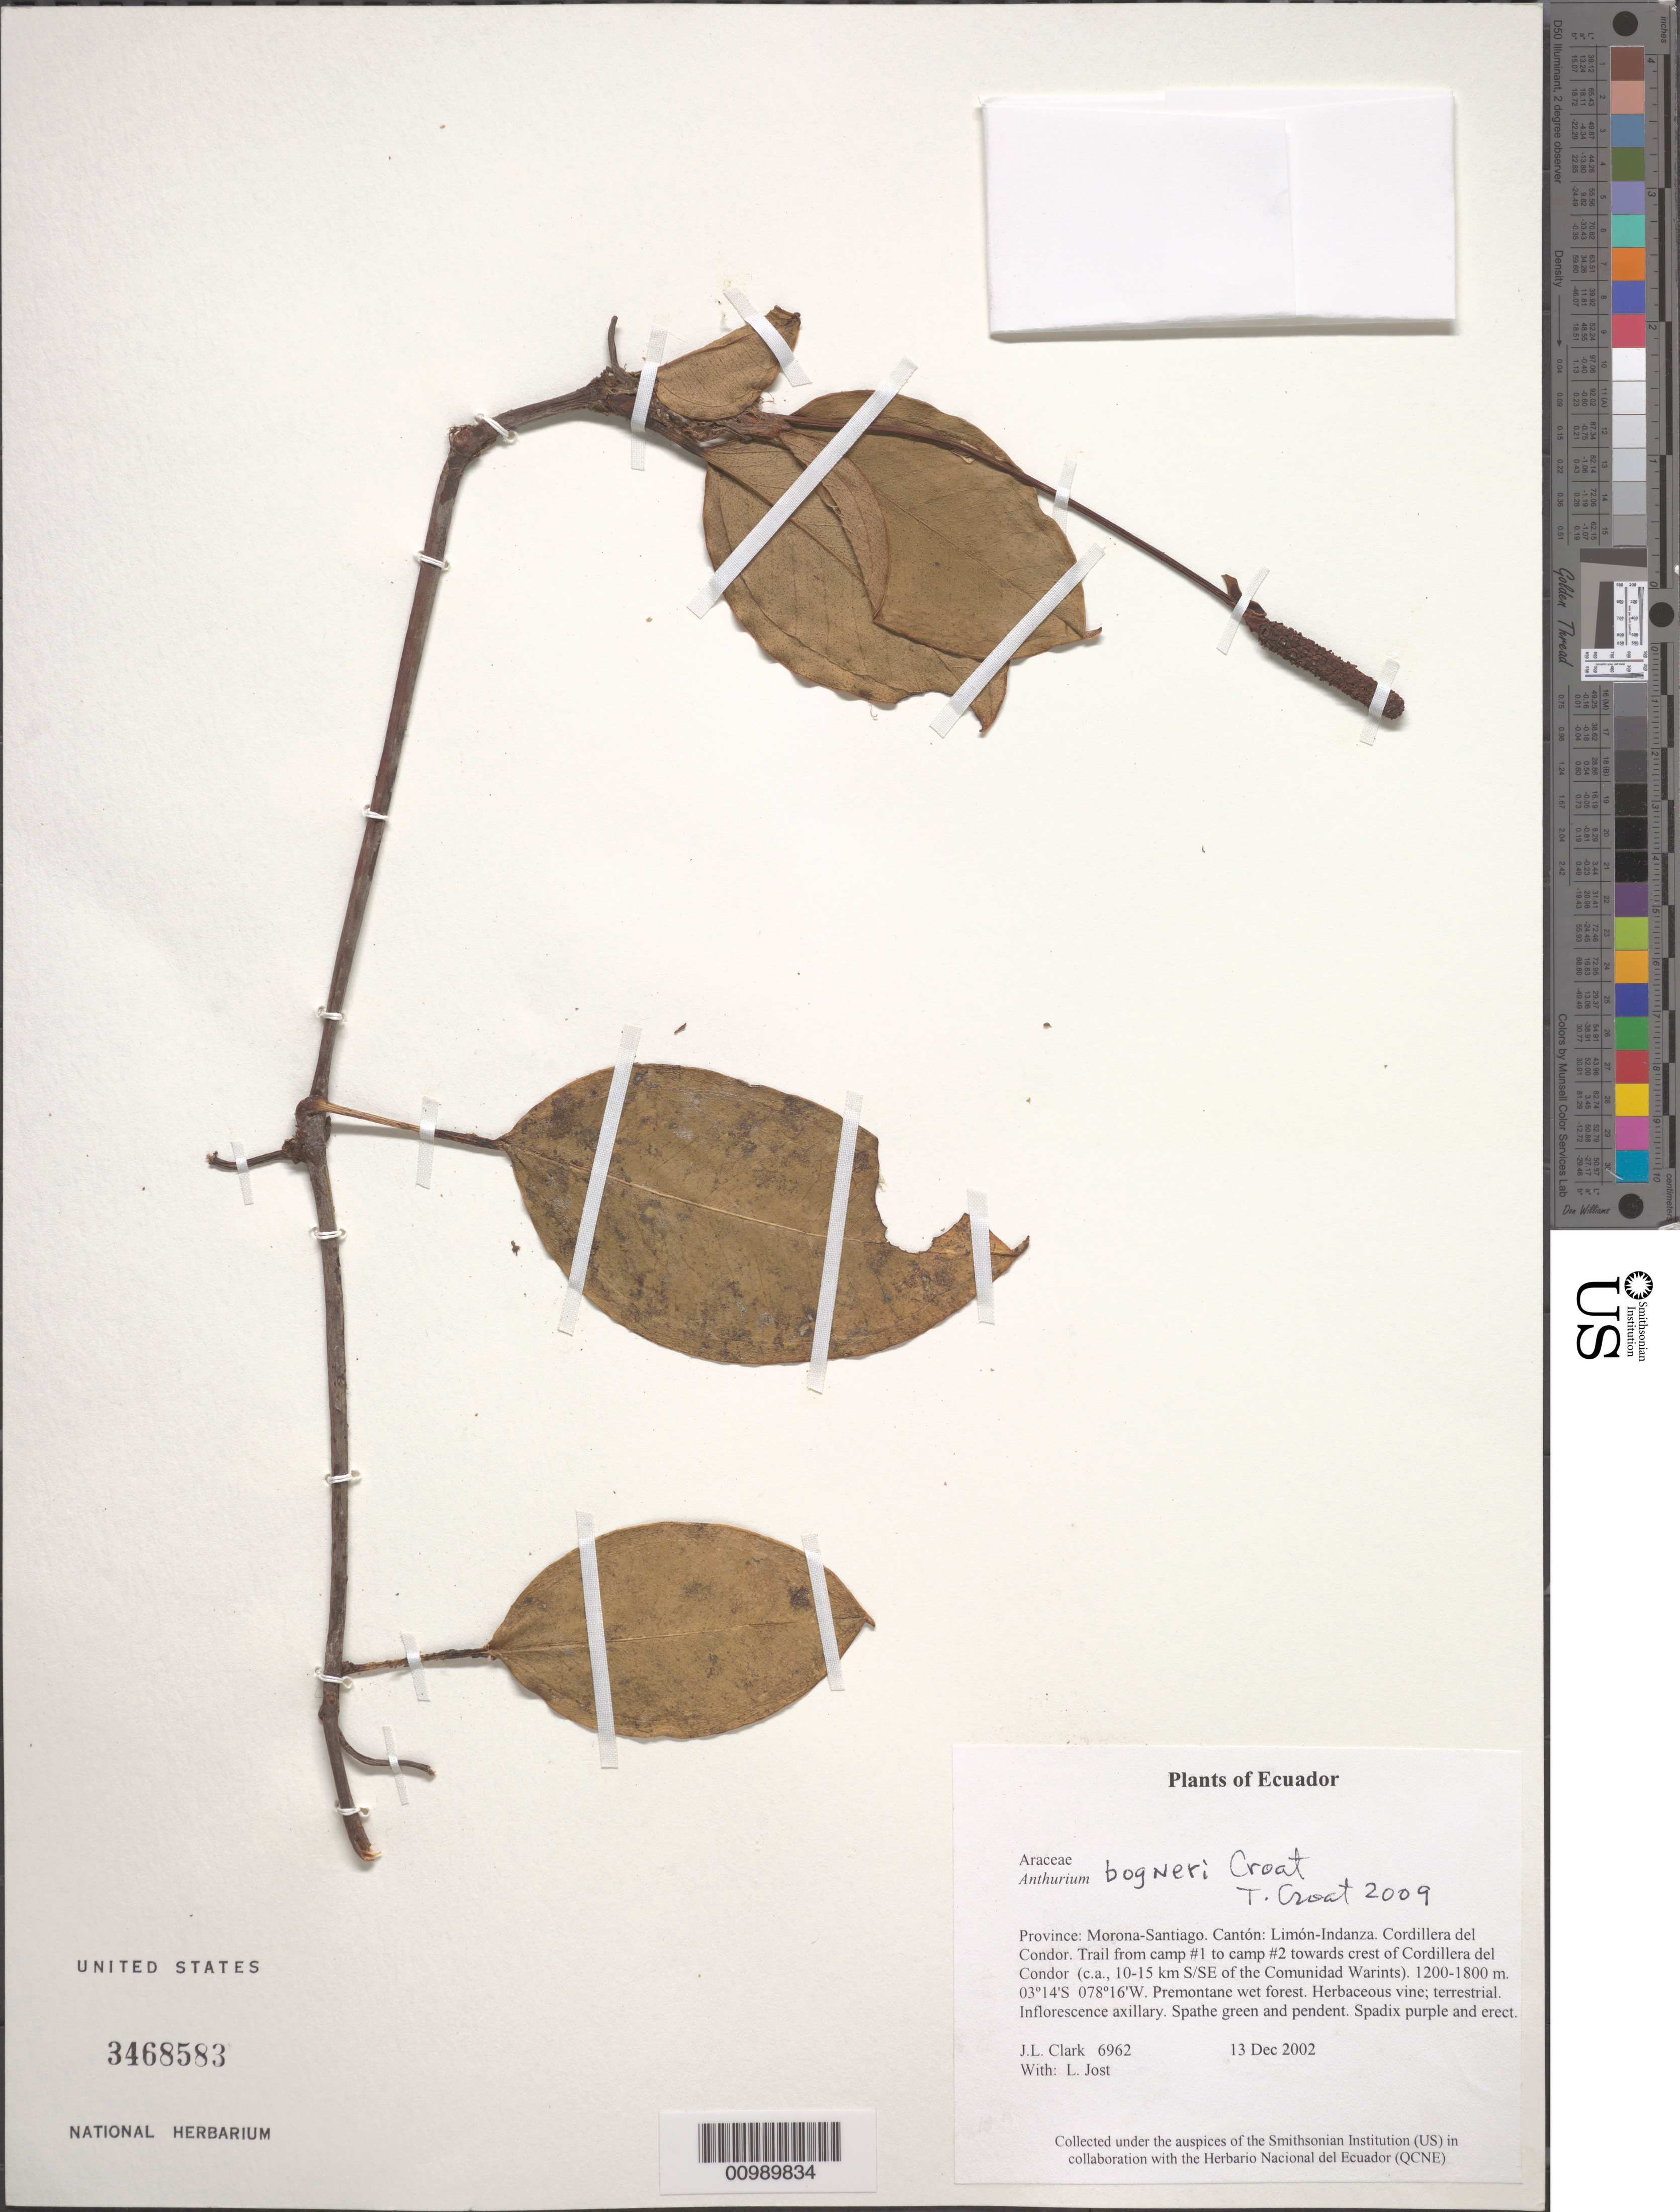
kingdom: Plantae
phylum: Tracheophyta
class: Liliopsida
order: Alismatales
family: Araceae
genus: Anthurium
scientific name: Anthurium bogneri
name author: Croat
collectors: J. L. Clark & L. Jost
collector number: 6962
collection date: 2002-12-13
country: Ecuador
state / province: Morona-Santiago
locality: Cantón: Limón-Indanza. Cordillera del Condor. Trail from camp #1 to camp #2 towards crest of Cordillera del Condor (c.a., 10-15 km S/SE of the Comunidad Warints).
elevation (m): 1200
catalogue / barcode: US 3468583